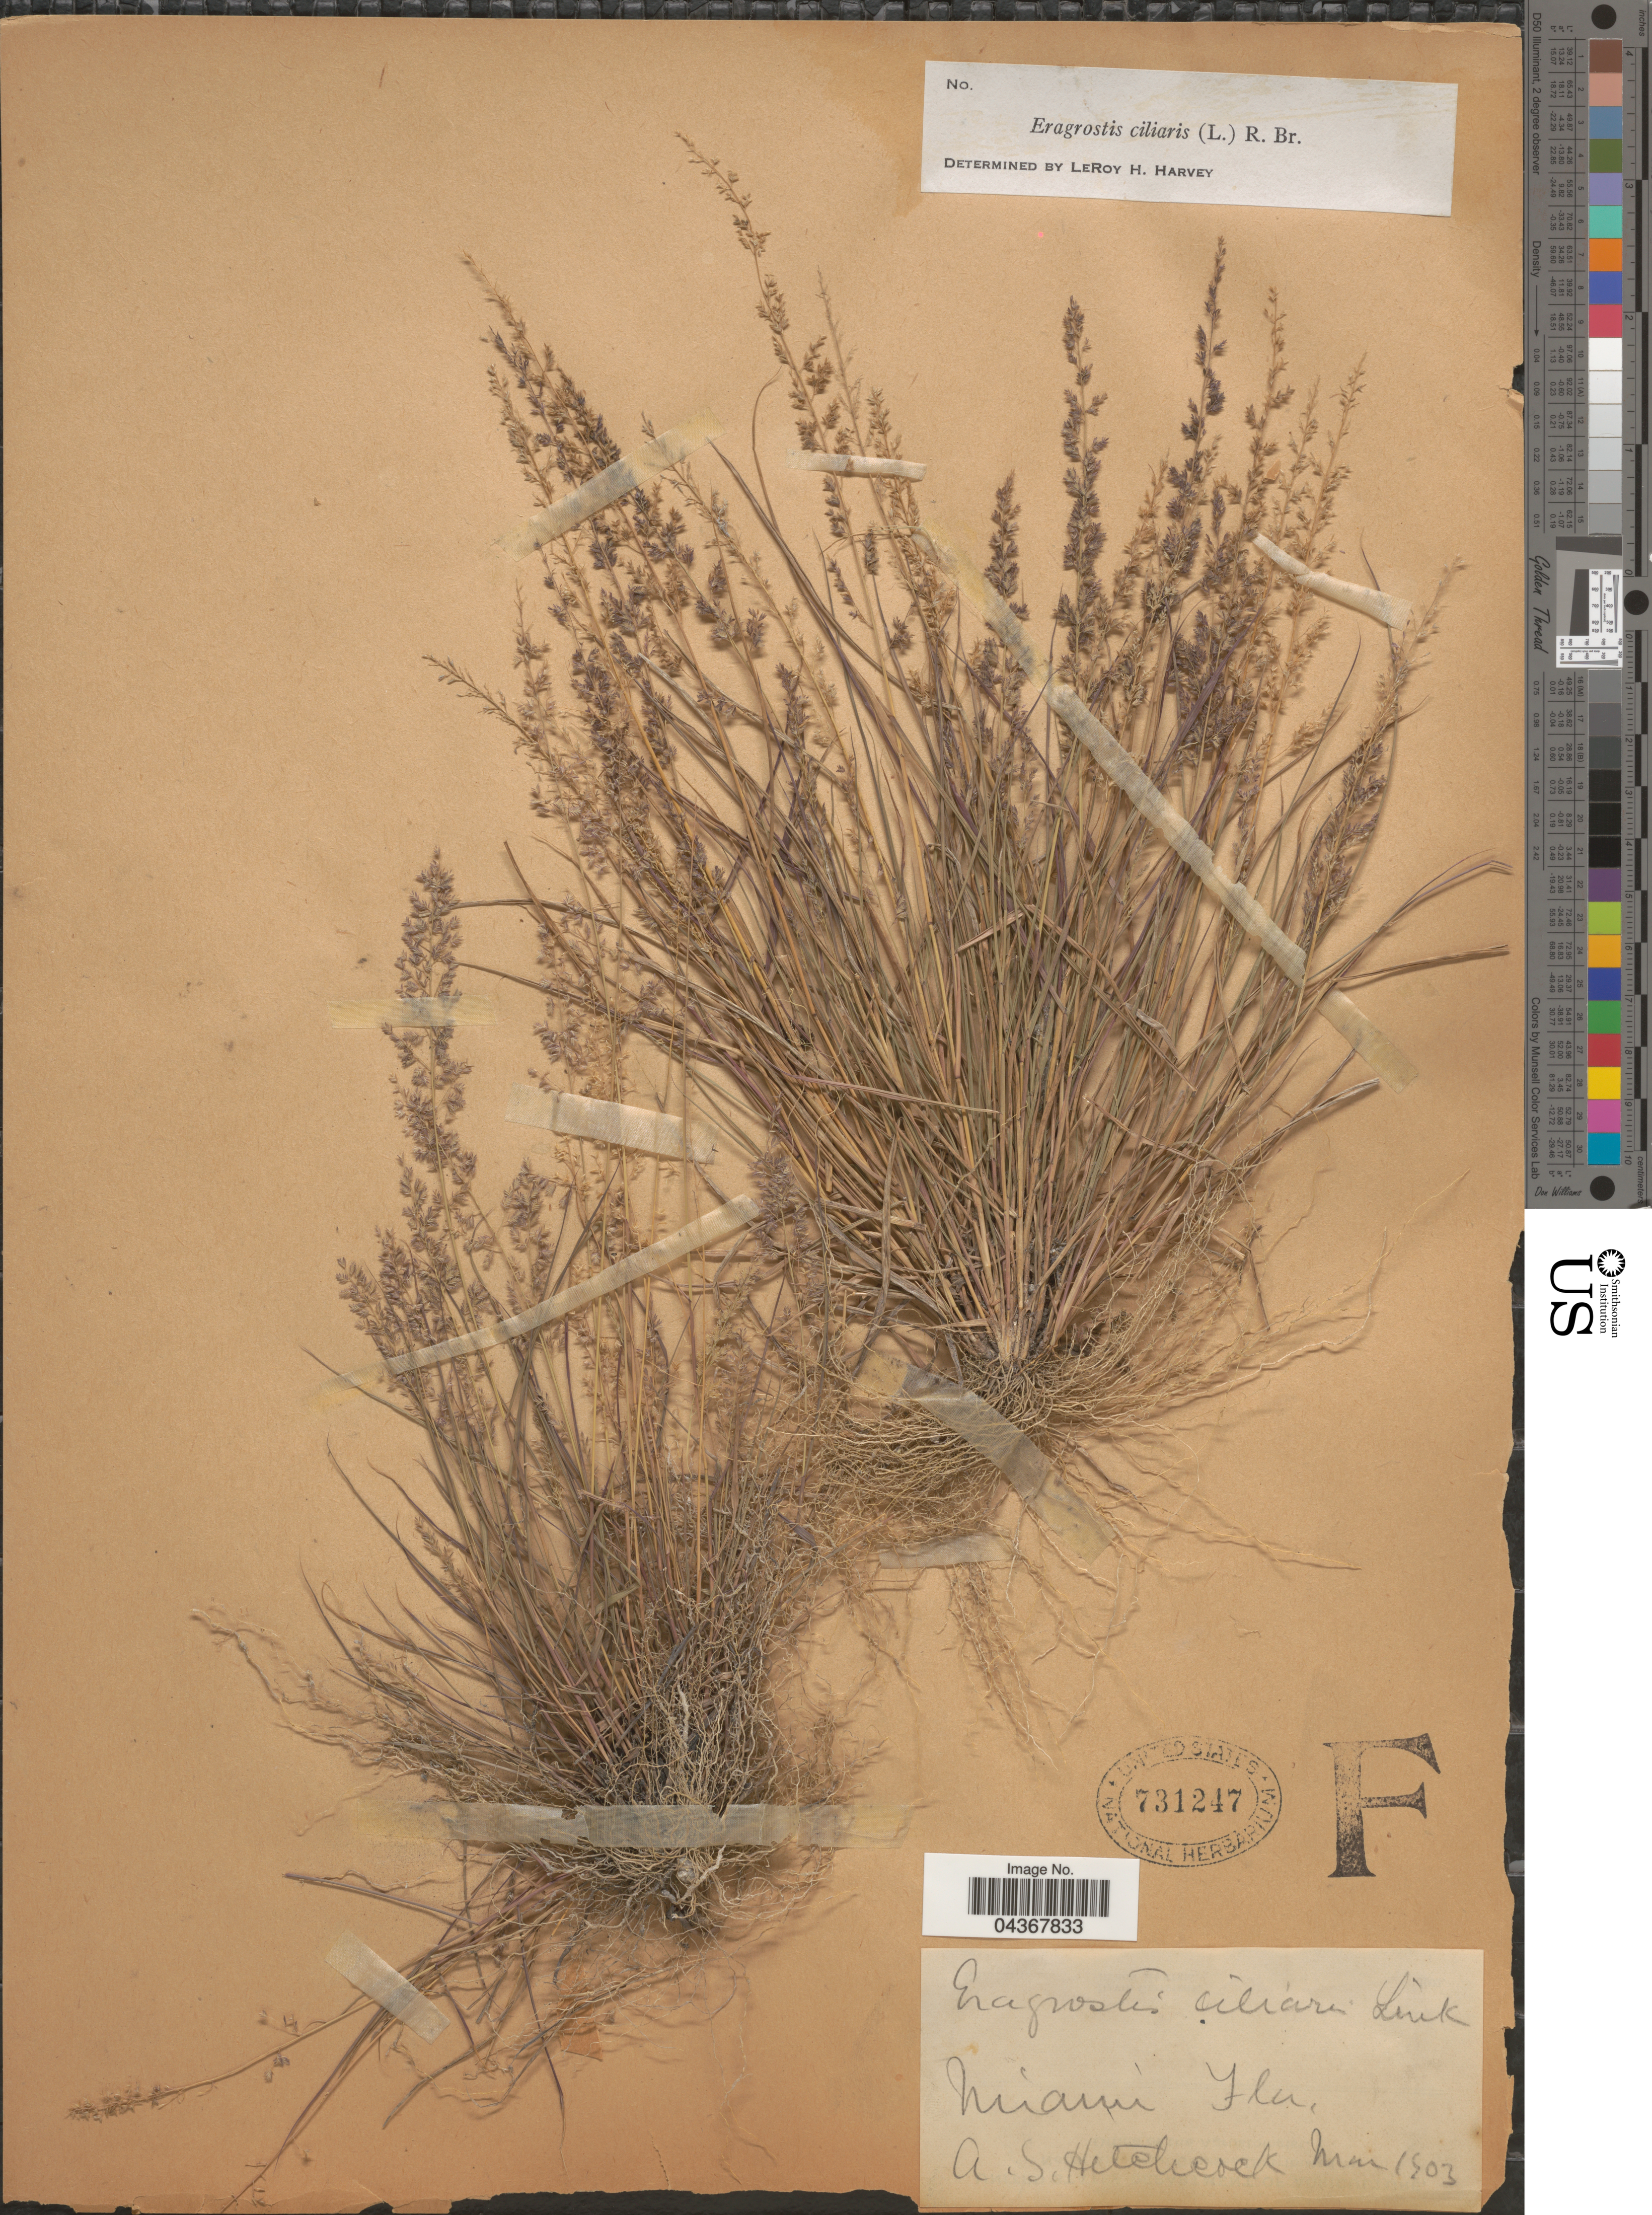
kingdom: Plantae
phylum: Tracheophyta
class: Liliopsida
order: Poales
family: Poaceae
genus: Eragrostis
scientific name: Eragrostis ciliaris var. laxa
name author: Kuntze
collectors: A. S. Hitchcock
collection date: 1903-03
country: United States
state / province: Florida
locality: Miami.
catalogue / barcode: US 731247